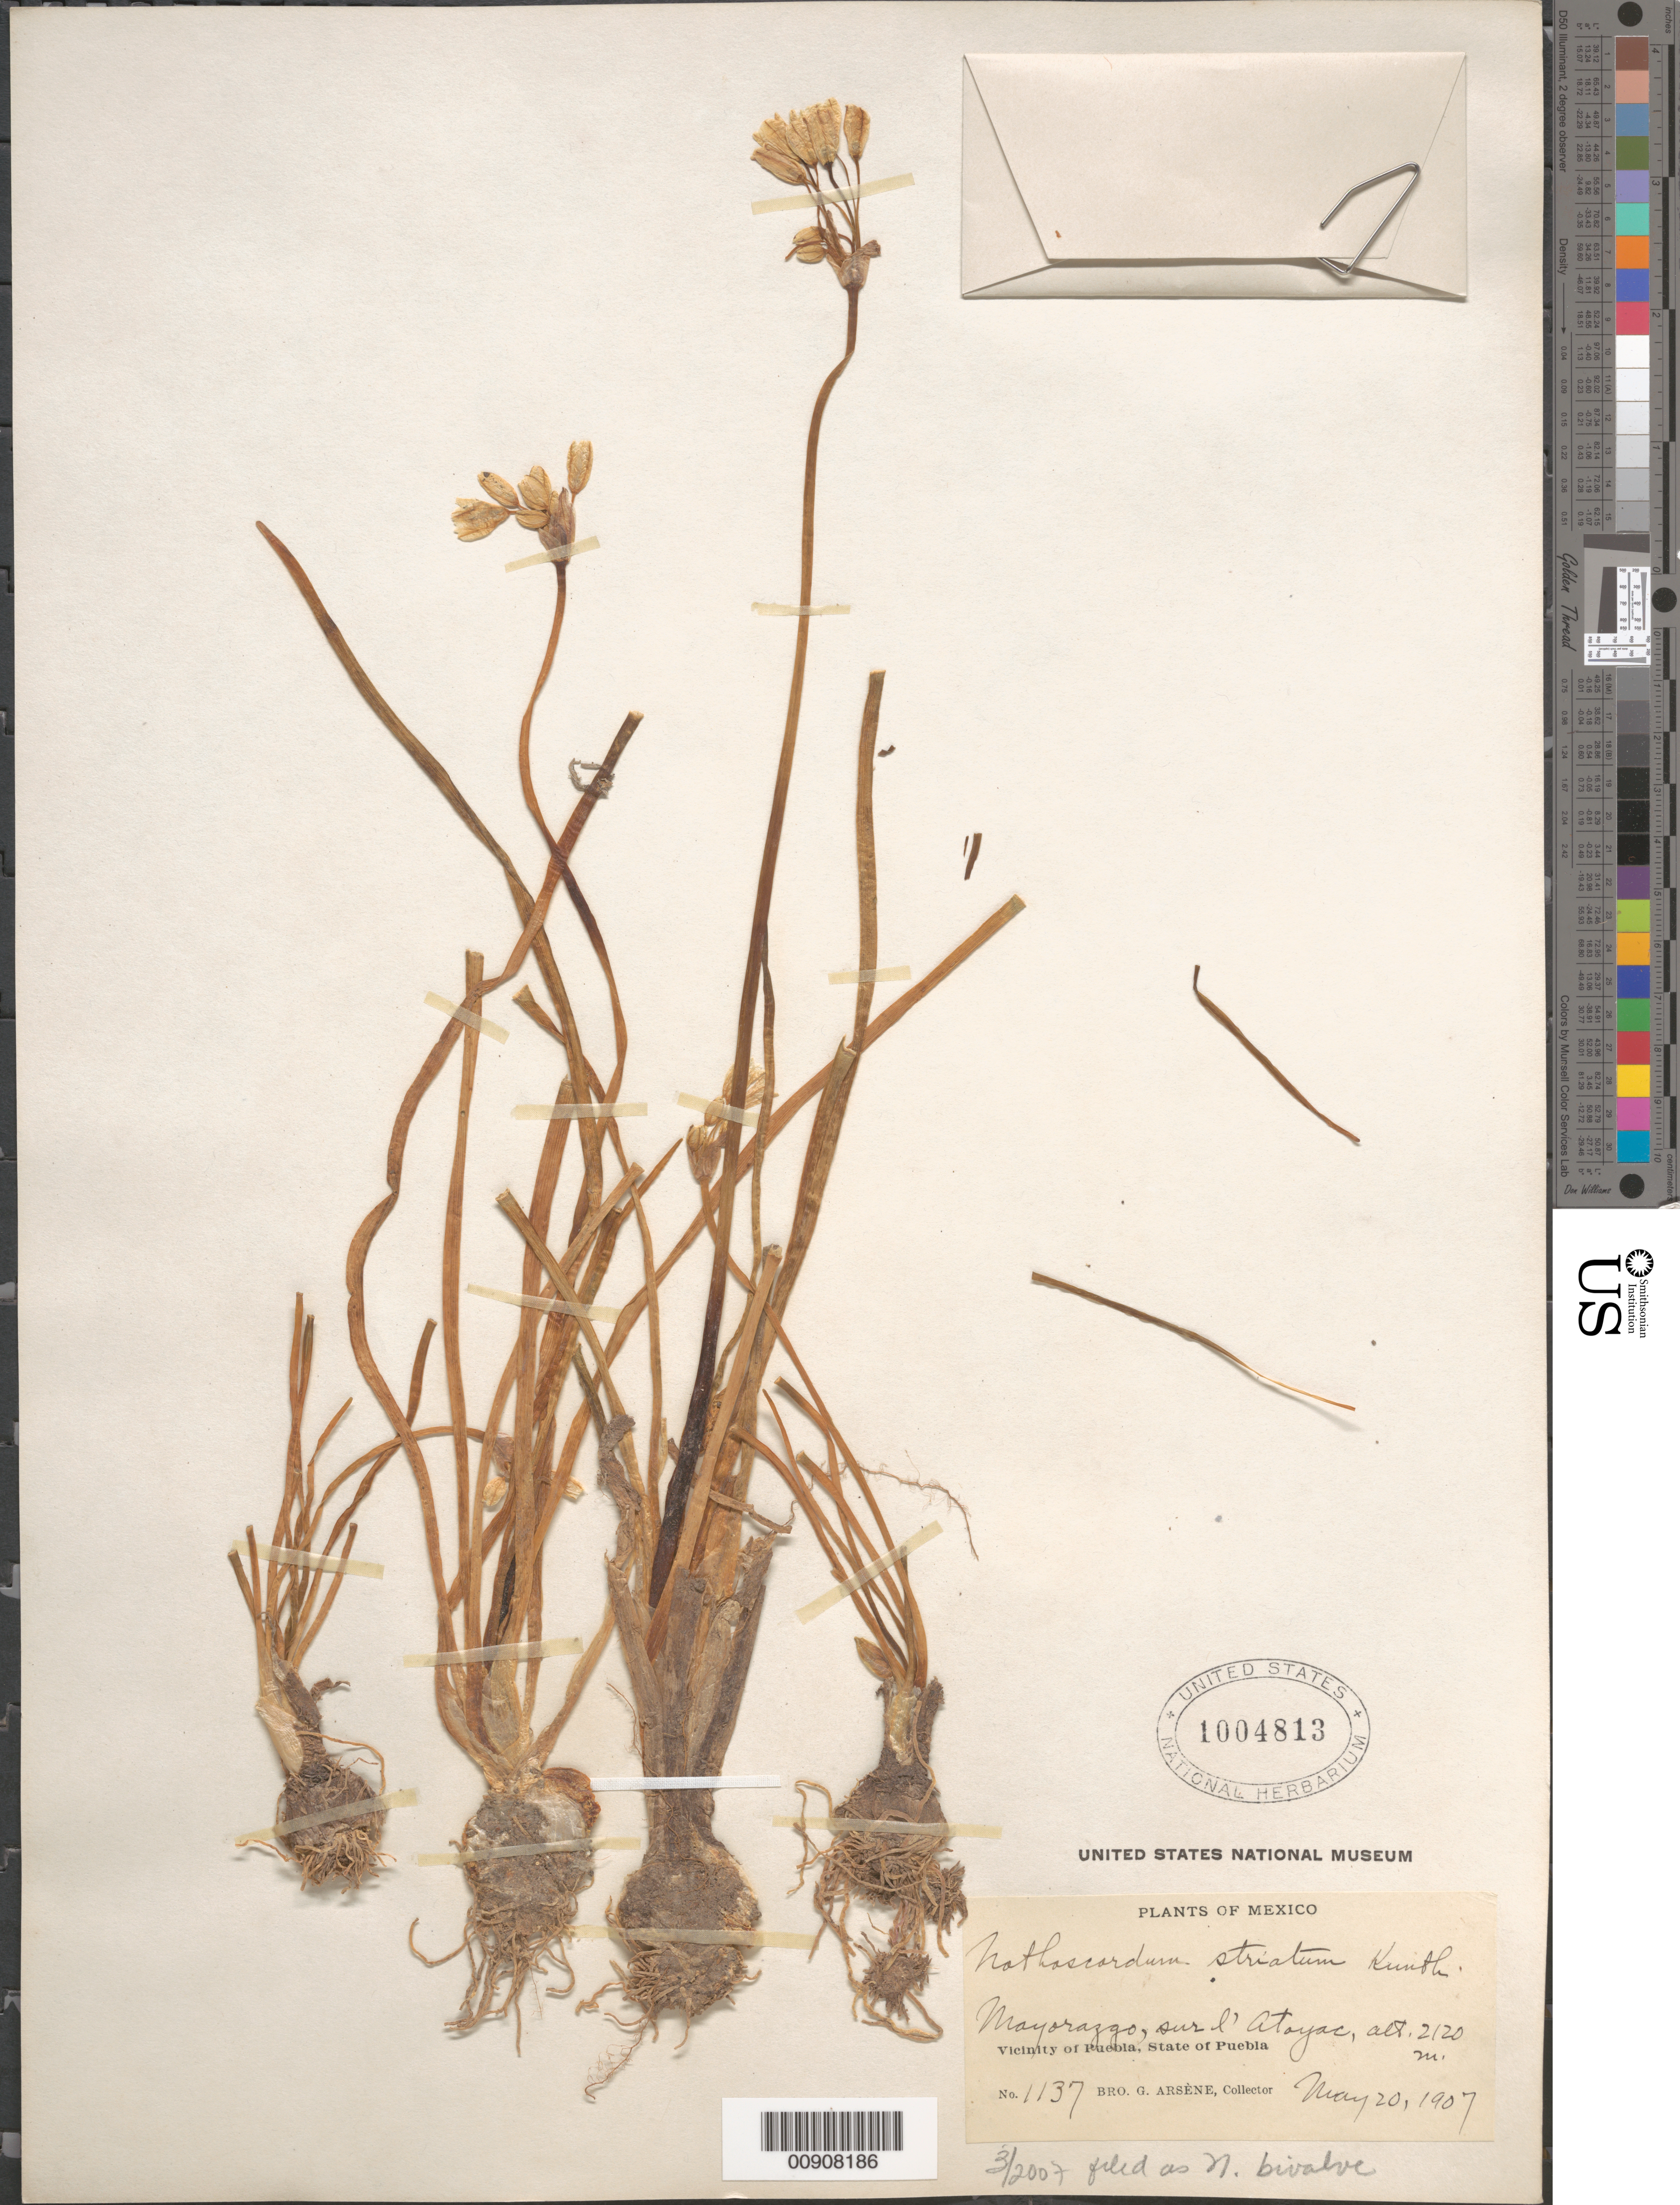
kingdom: Plantae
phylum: Tracheophyta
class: Liliopsida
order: Asparagales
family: Amaryllidaceae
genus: Nothoscordum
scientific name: Nothoscordum bivalve var. bivalve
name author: (L.) Britton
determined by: Strong, M. T., (US), Smithsonian Institution - National Museum of Natural History (UNITED STATES)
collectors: Bro. G. Arsène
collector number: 1137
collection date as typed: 20 May 1907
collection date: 1907-05-20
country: Mexico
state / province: Puebla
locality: Mayorazgo, sur l'Atoyac. Vicinity of Puebla, State of Puebla.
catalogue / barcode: US 1004813